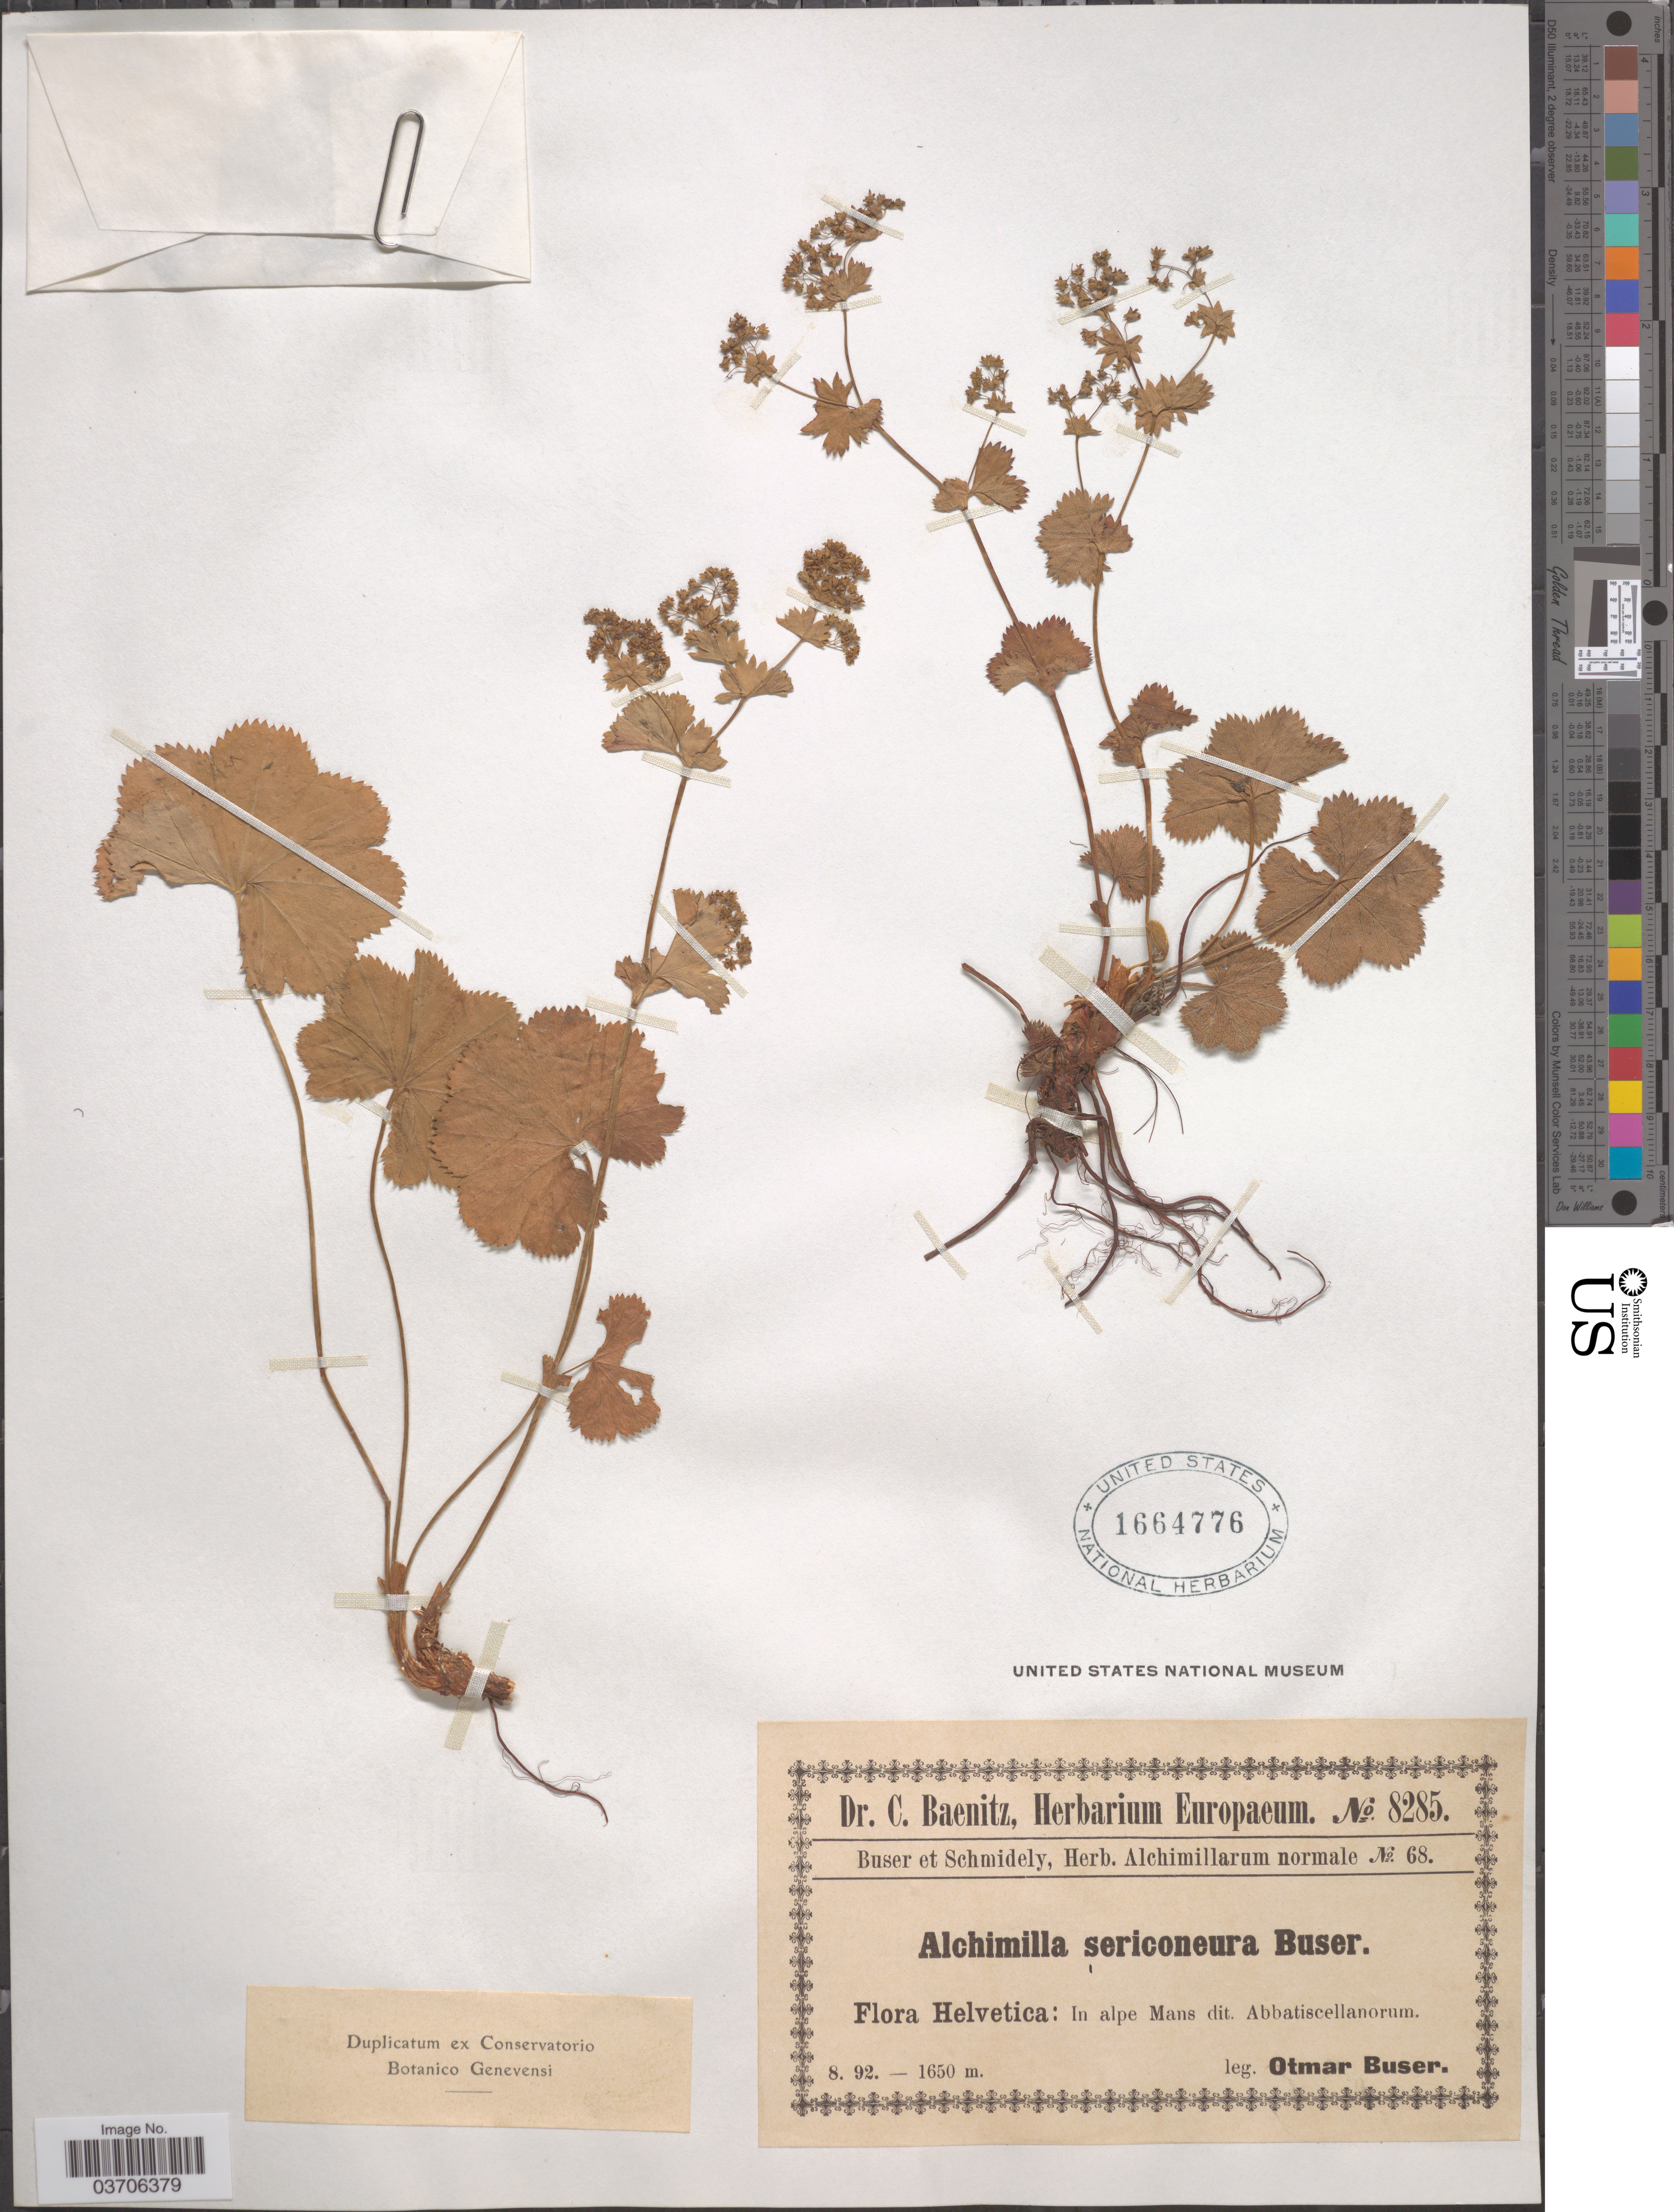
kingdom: Plantae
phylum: Tracheophyta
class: Magnoliopsida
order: Rosales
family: Rosaceae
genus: Alchemilla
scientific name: Alchemilla sericoneura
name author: Buser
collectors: O. Buser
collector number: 8285/68?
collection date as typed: Transcribed d/m/y: /8/92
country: Switzerland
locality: Helvetica: In alpe Mans dit. Abbatiscellanorum.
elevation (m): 1650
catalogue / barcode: US 1664776